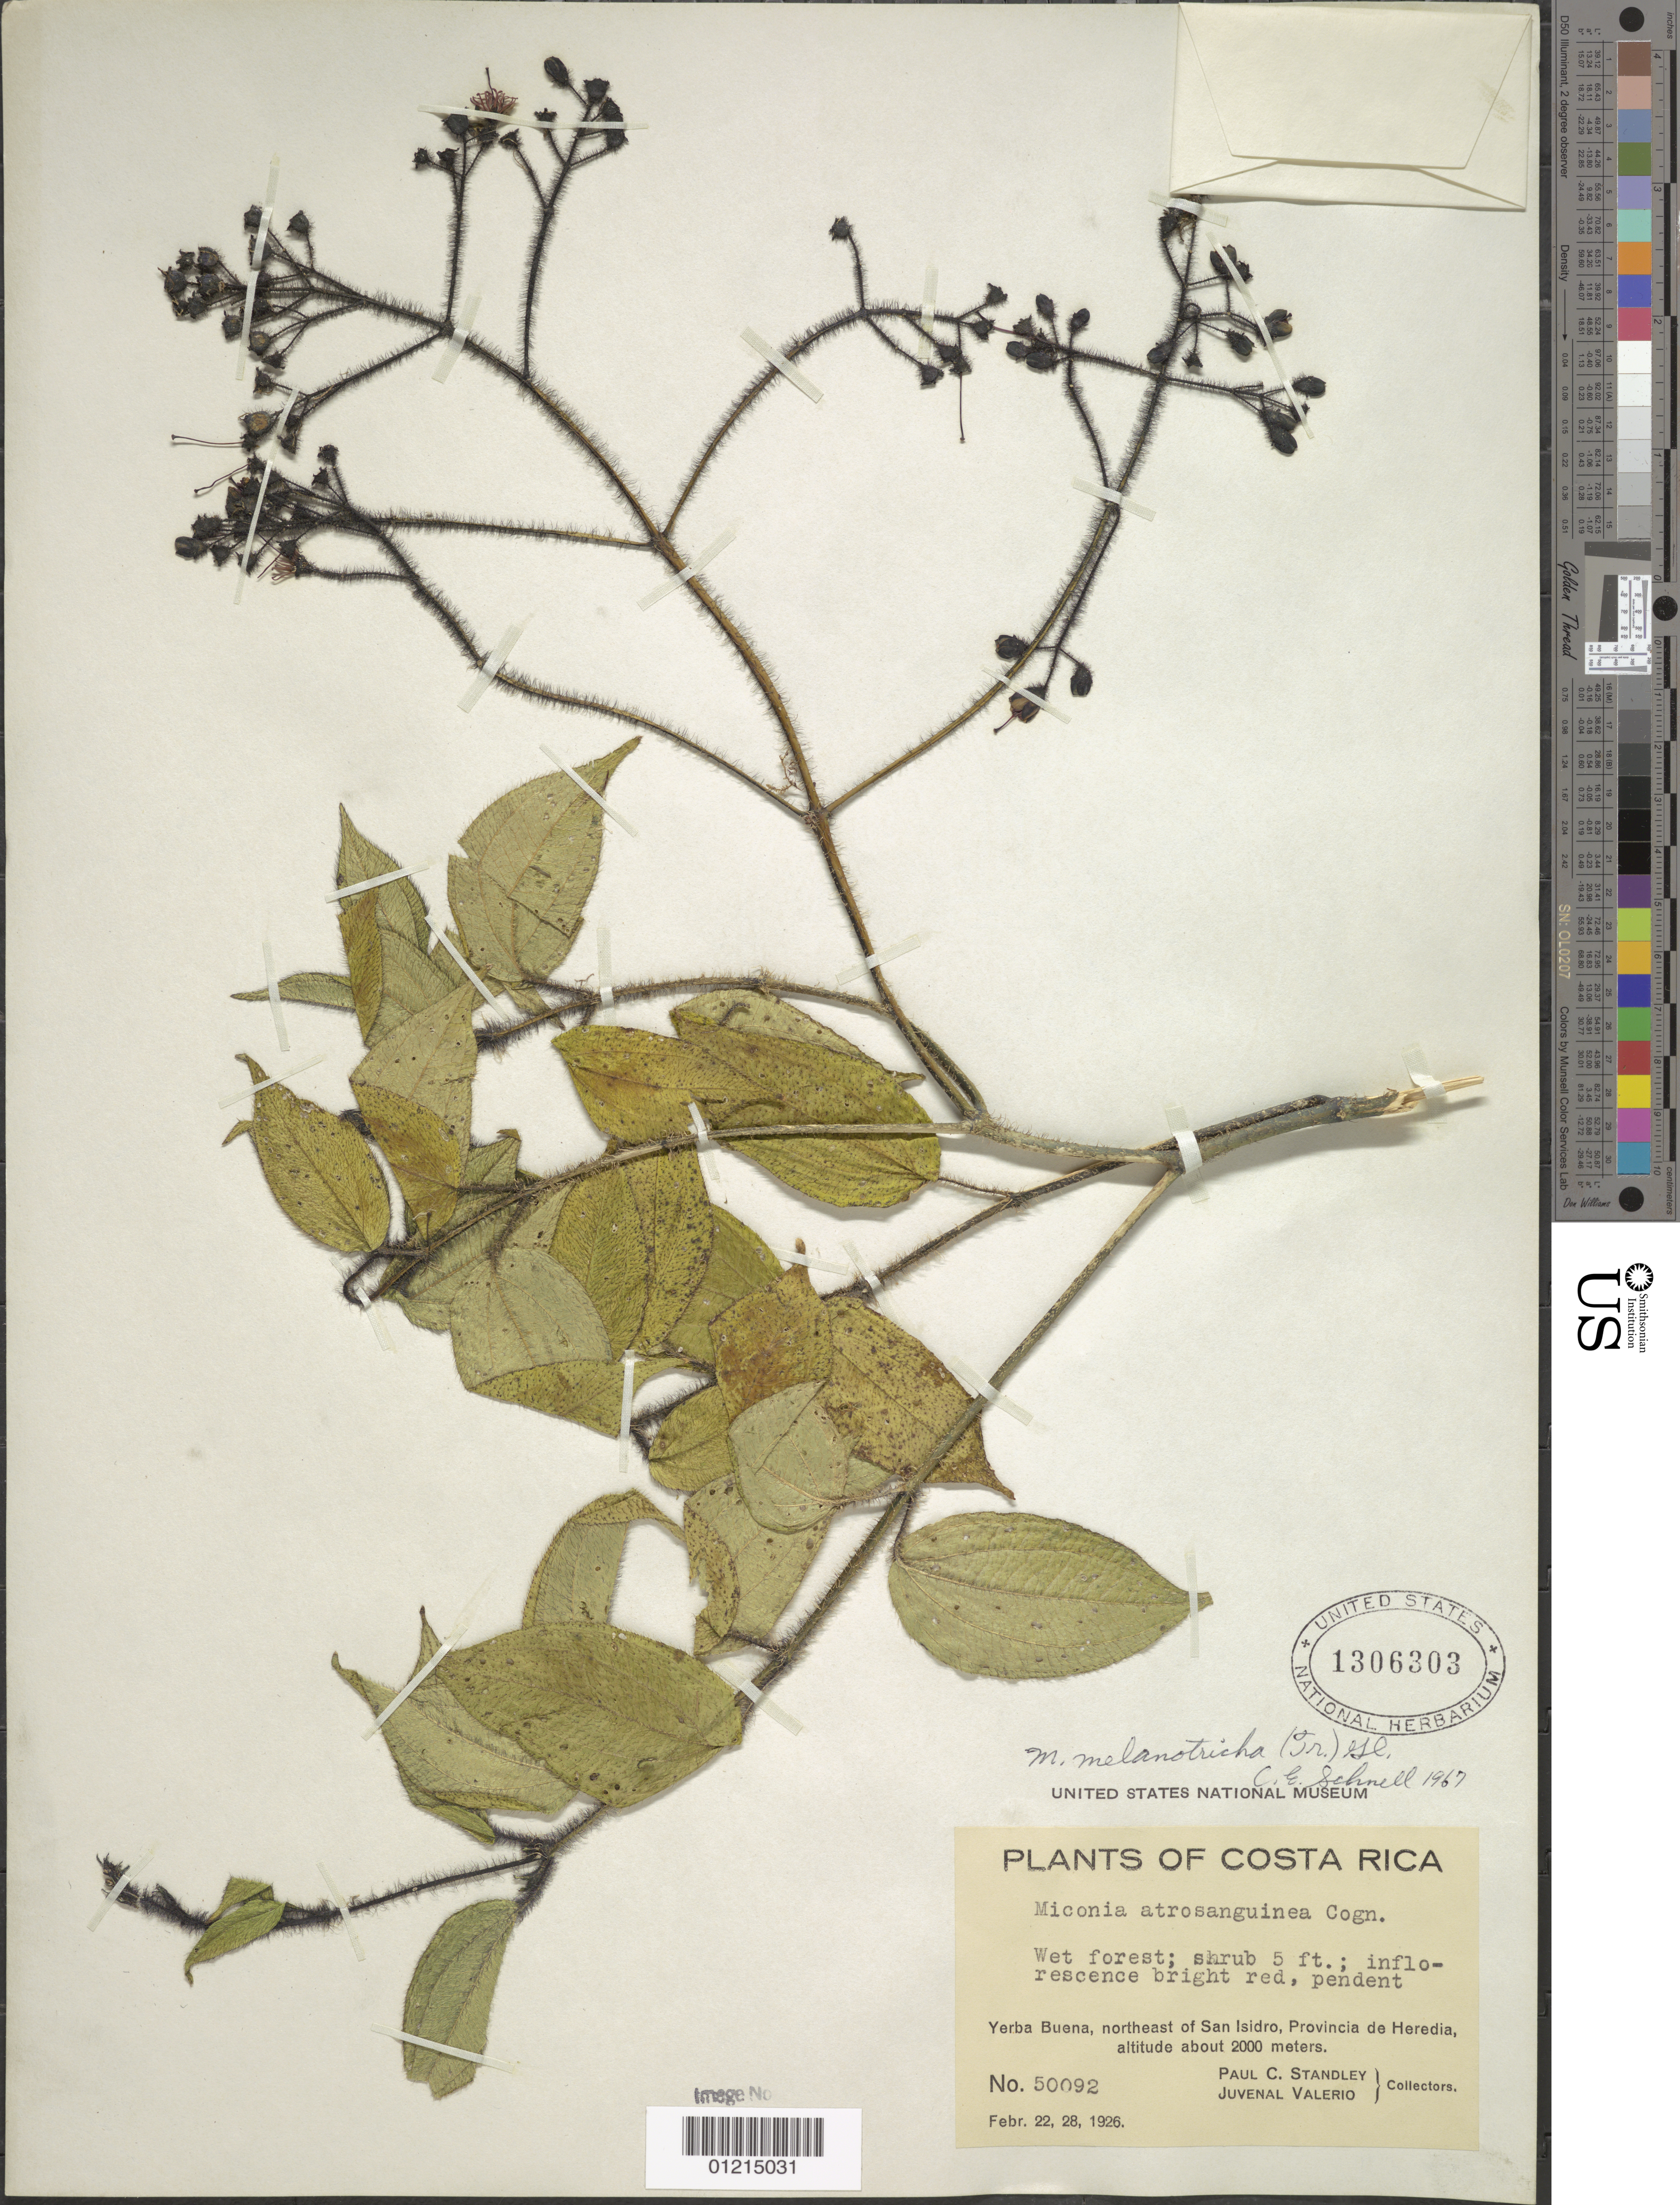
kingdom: Plantae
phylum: Tracheophyta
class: Magnoliopsida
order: Myrtales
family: Melastomataceae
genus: Miconia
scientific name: Miconia melanotricha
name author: (Triana) Gleason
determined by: Schnell, C. E.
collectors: P. C. Standley & J. Valerio R.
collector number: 50092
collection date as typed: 22 Feb 1926 and 28 Feb 1926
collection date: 1926-02-22,1926-02-28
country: Costa Rica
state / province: Heredia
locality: Yerba Buena, NE of San Isidro.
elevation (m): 2000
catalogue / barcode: US 1306303